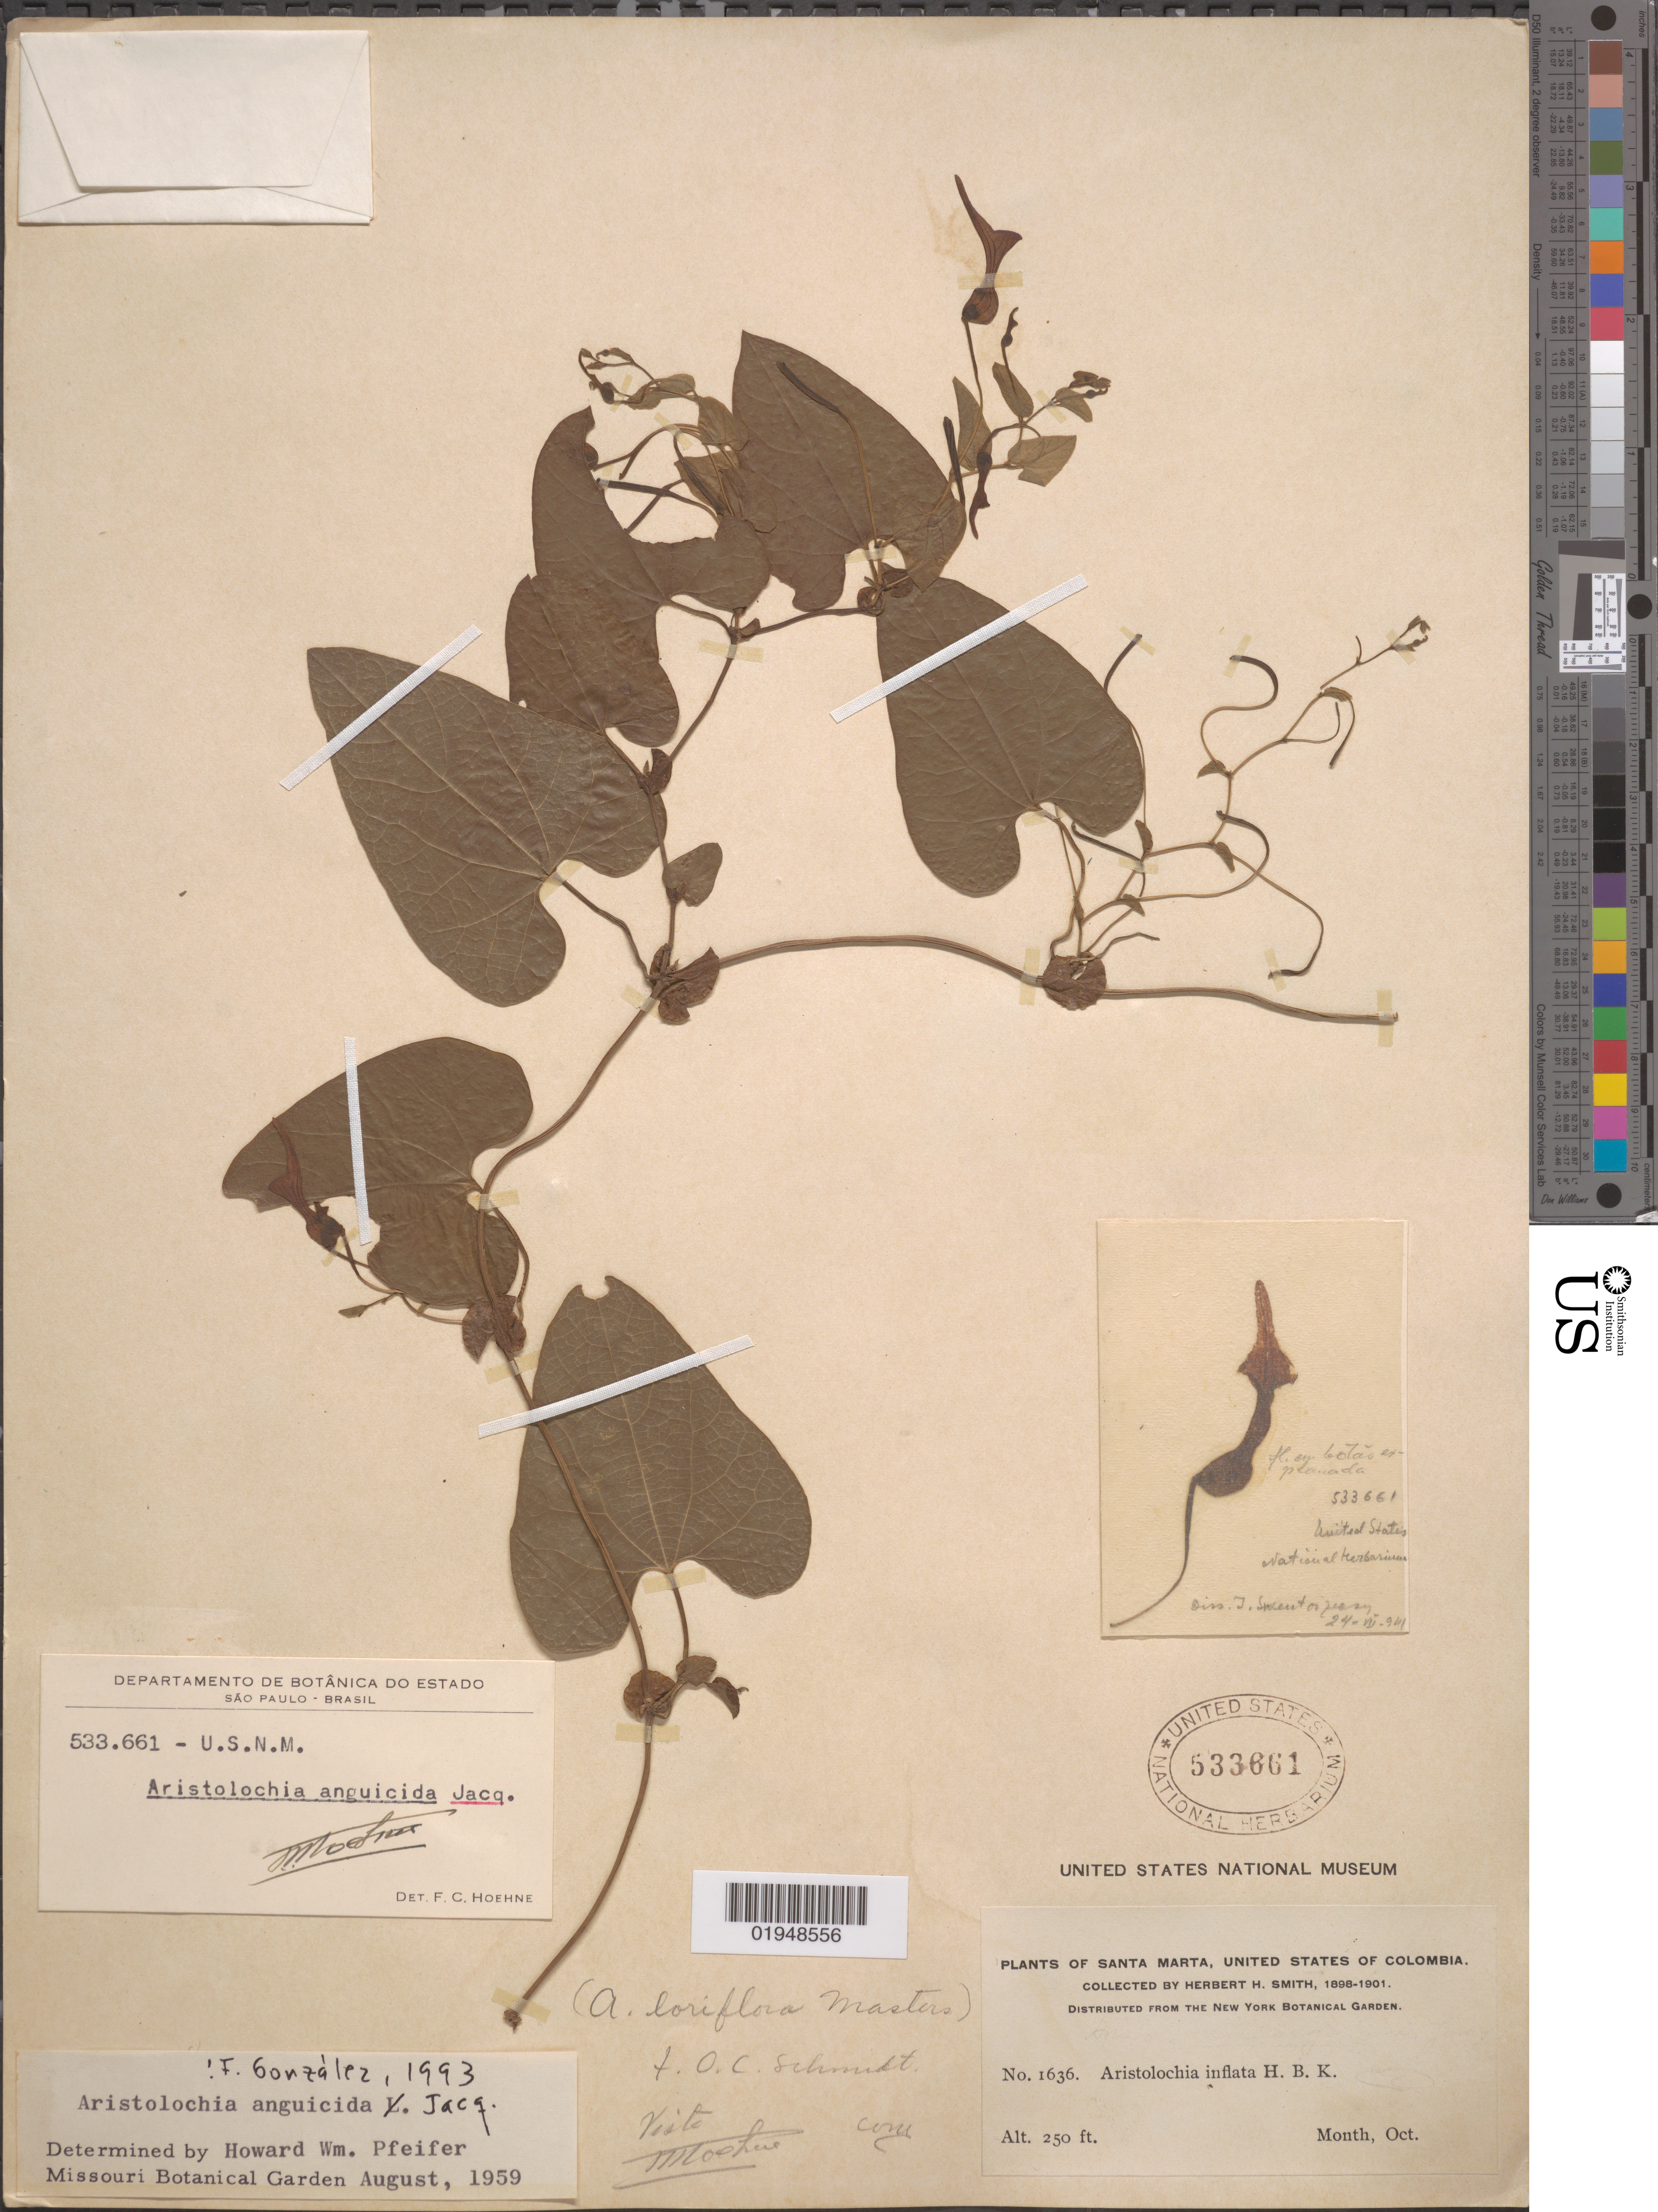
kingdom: Plantae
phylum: Tracheophyta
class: Magnoliopsida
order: Piperales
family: Aristolochiaceae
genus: Aristolochia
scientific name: Aristolochia anguicida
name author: Jacq.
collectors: Herbert H. Smith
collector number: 1636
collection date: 1898-10/1901-10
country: Colombia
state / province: Magdalena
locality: Santa Marta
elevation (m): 76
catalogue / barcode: US 533661